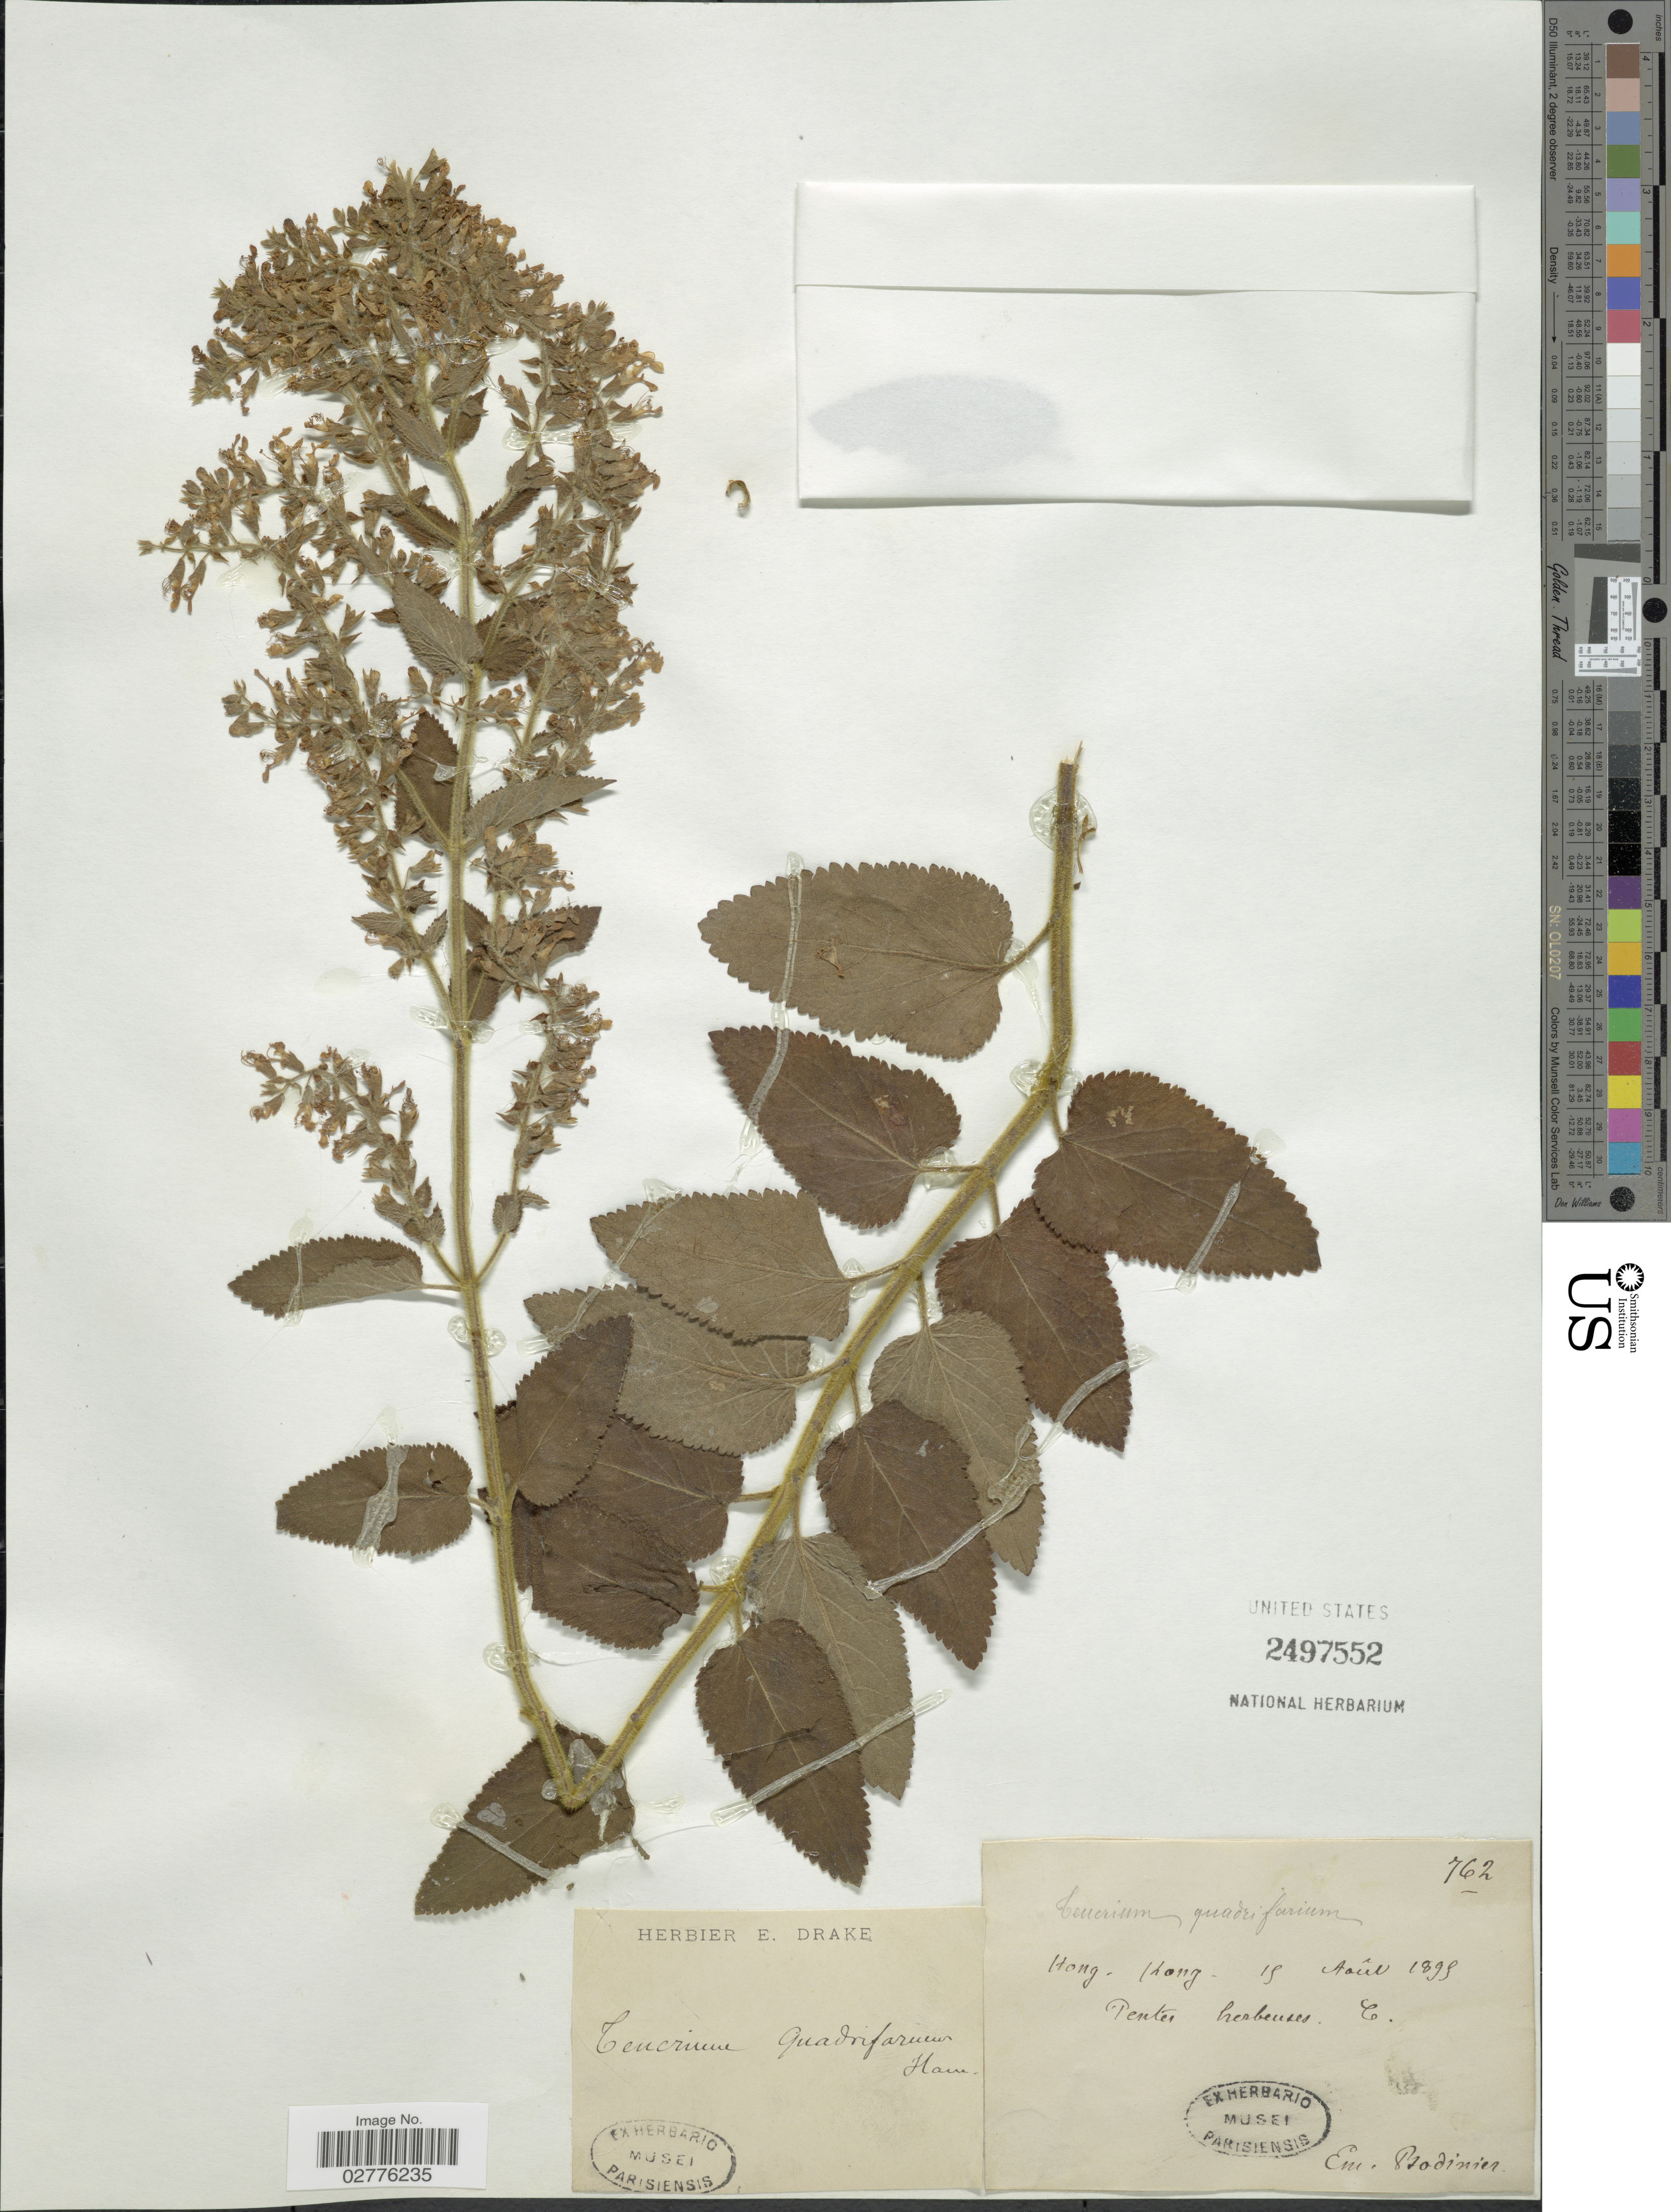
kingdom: Plantae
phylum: Tracheophyta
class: Magnoliopsida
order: Lamiales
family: Lamiaceae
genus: Teucrium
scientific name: Teucrium quadrifarium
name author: Buch.-Ham. ex D. Don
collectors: E. Bodinier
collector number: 762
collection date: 1895-08-15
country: China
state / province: Hong Kong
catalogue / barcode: US 2497552